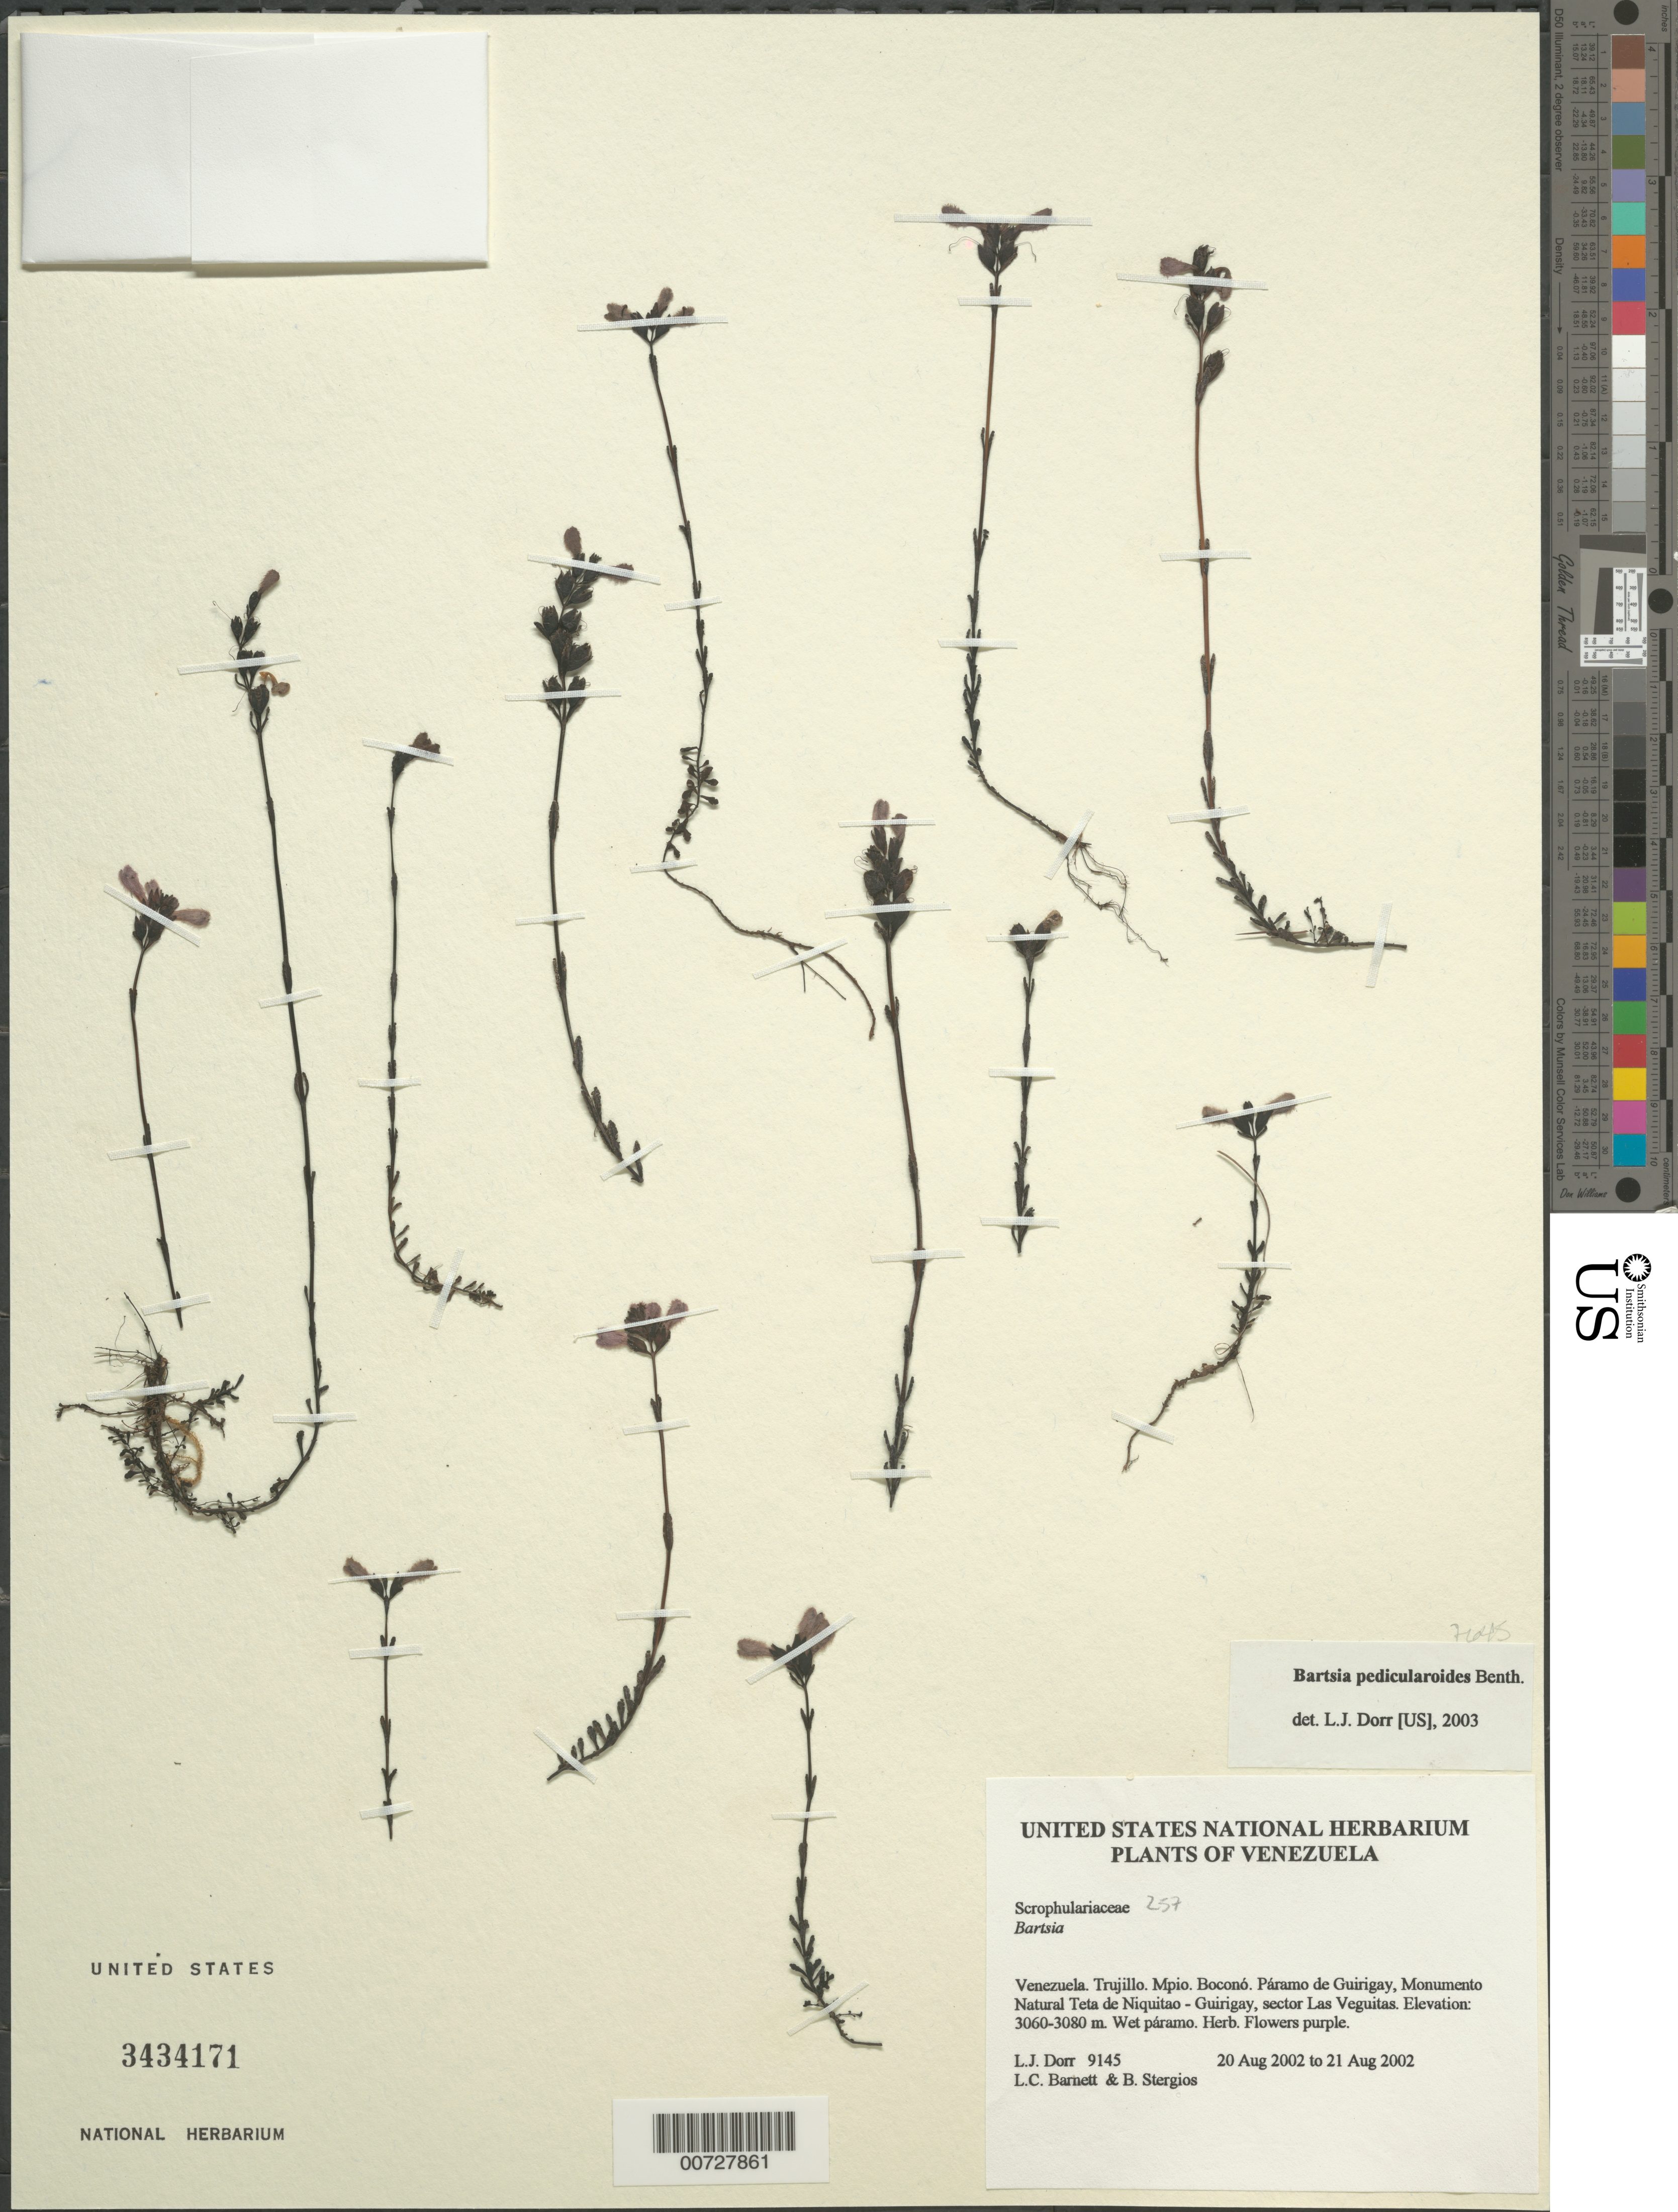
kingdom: Plantae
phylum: Tracheophyta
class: Magnoliopsida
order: Lamiales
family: Orobanchaceae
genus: Bartsia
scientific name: Bartsia pedicularoides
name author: Benth.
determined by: Dorr, L. J., (BOT), Smithsonian Institution - National Museum of Natural History (UNITED STATES)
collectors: L. J. Dorr, L. C. Barnett & B. G. Stergios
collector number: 9145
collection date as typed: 20 Aug 2002 to 21 Aug 2002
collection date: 2002-08-20/2002-08-21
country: Venezuela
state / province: Trujillo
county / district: Boconó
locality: Páramo de Guirigay, Monumento Natural Teta de Niquitao - Guirigay, sector Las Veguitas.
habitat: Wet páramo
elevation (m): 3060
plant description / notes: PORT, US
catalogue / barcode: US 3434171